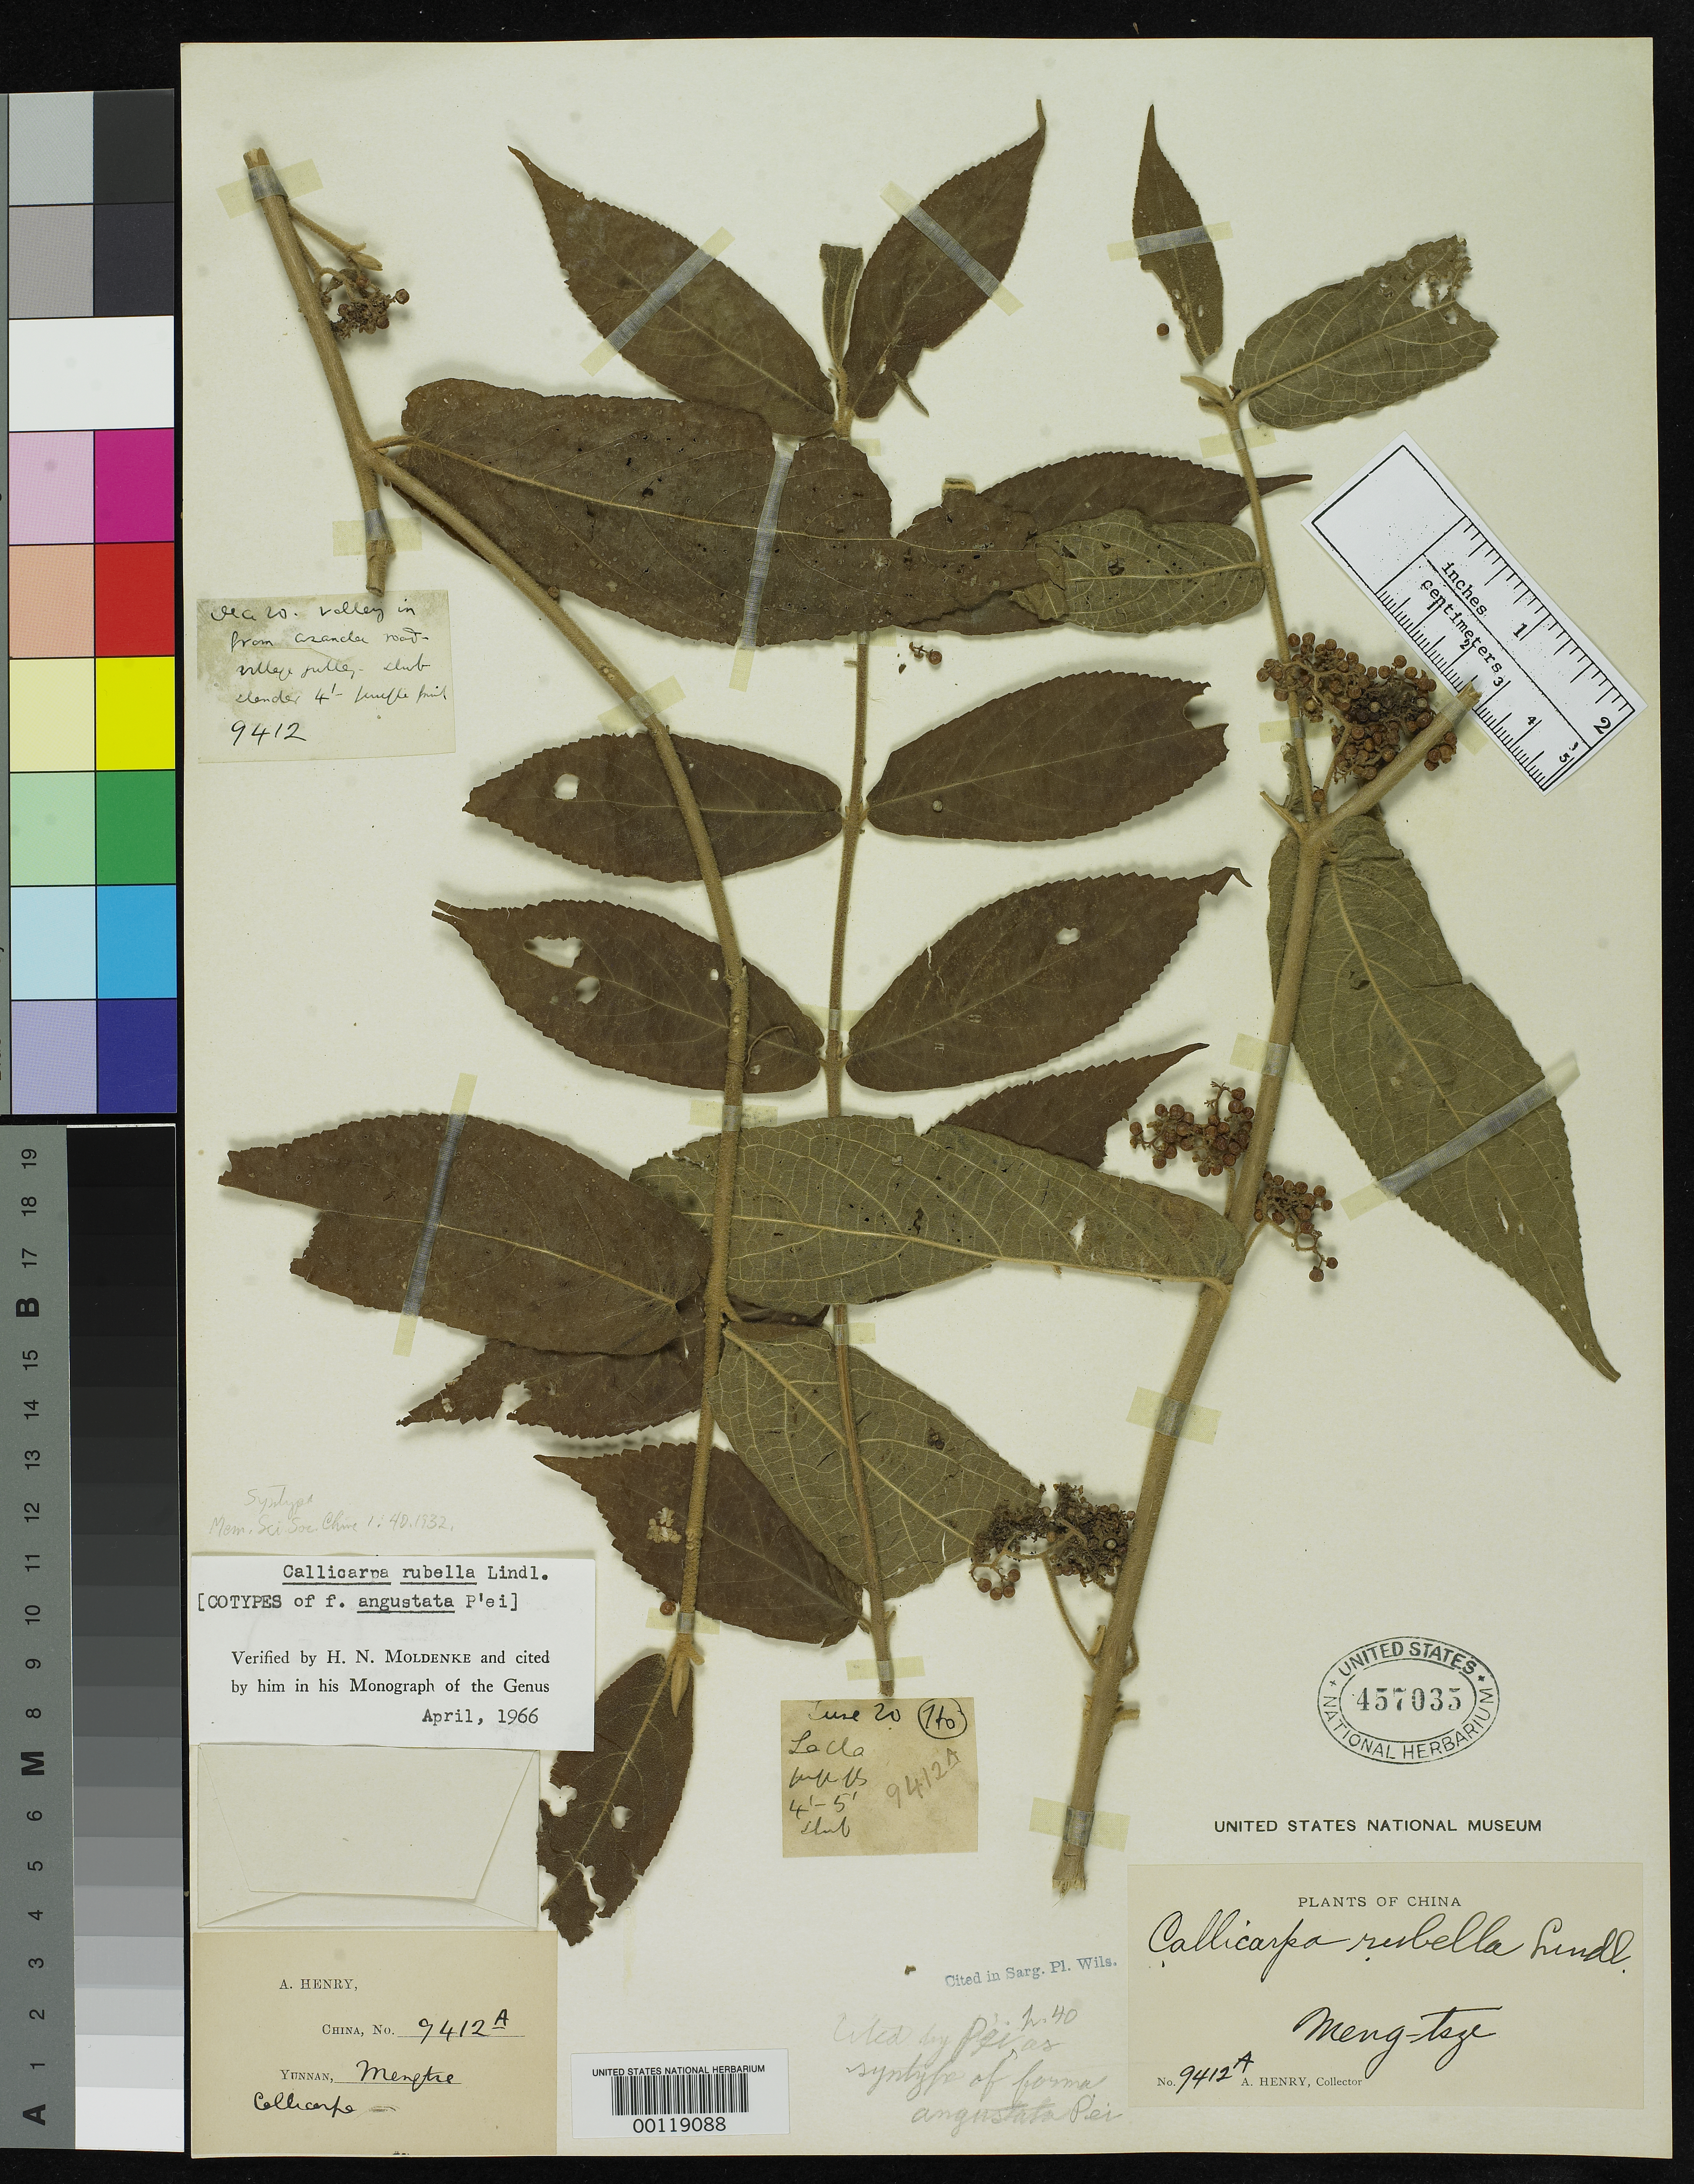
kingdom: Plantae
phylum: Tracheophyta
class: Magnoliopsida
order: Lamiales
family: Lamiaceae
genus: Callicarpa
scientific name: Callicarpa rubella f. angustata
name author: C. P'ei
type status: Syntype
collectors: A. Henry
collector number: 9412 A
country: China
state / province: Yunnan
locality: Mengtze [Meng-tsze]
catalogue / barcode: US 457035